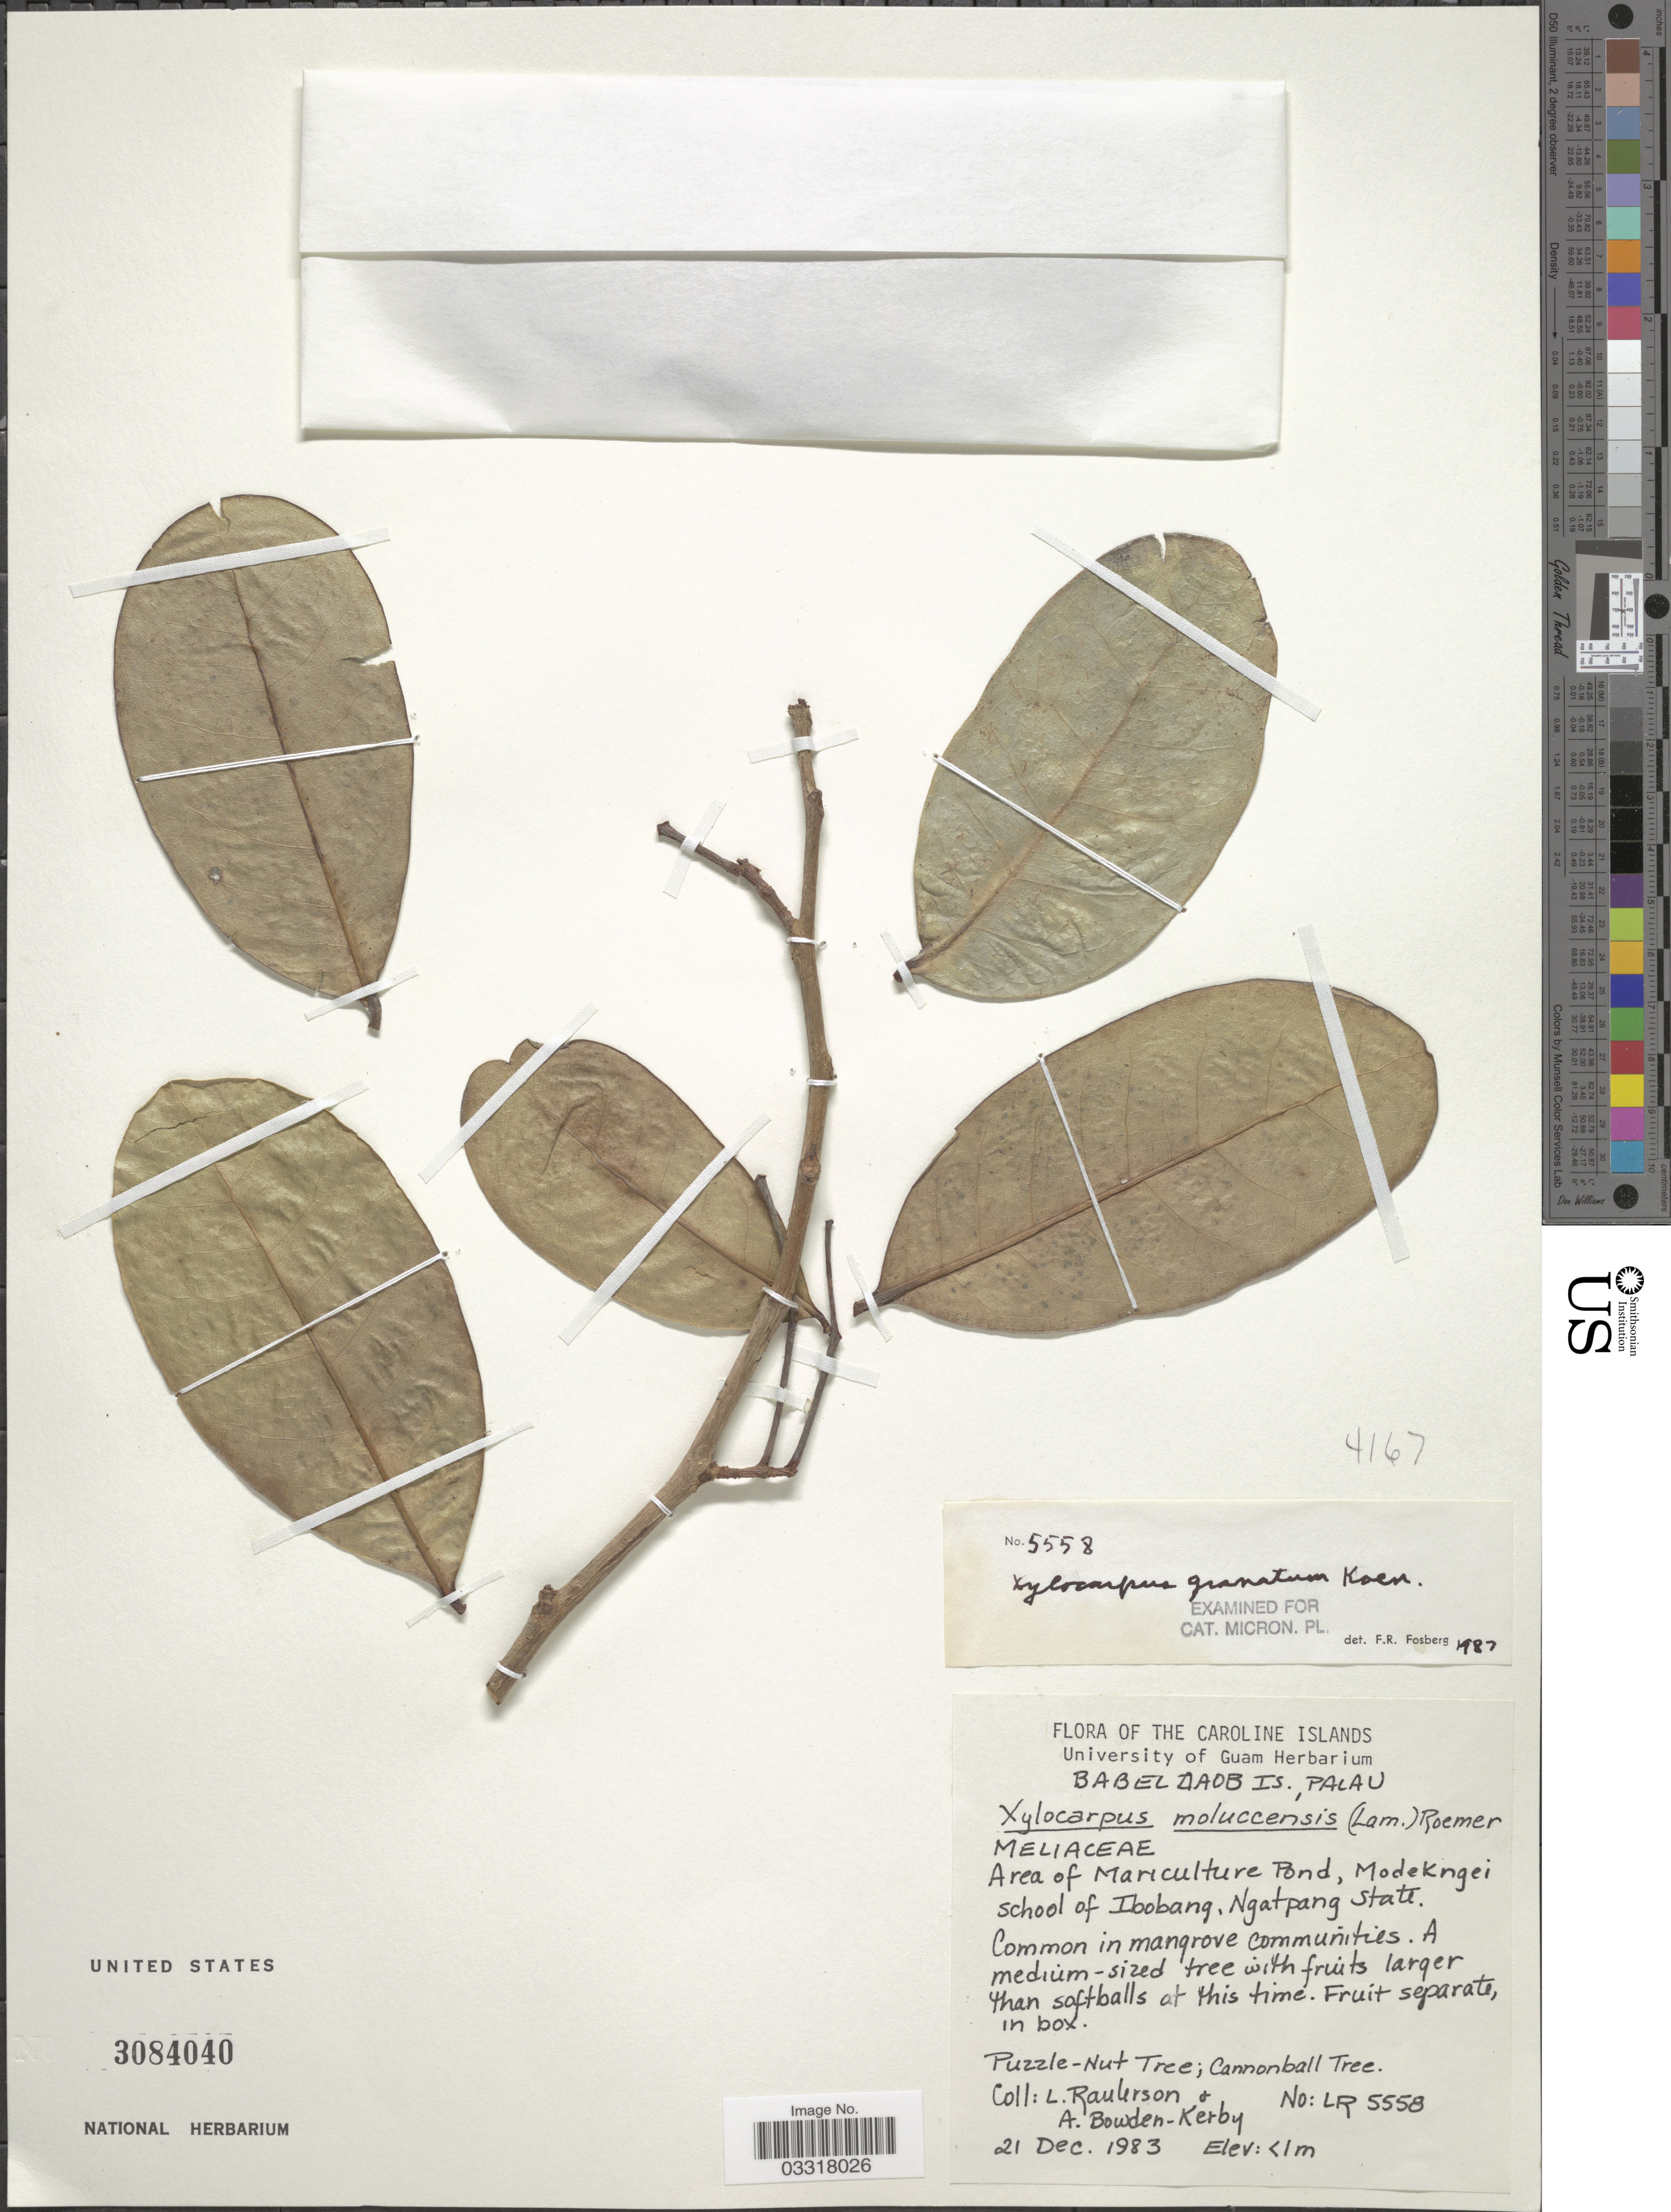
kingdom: Plantae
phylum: Tracheophyta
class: Magnoliopsida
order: Sapindales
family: Meliaceae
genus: Xylocarpus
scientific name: Xylocarpus moluccensis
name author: (Lam.) M. Roem.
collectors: L. Raulerson & A. Bowden-Kerby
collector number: LR5558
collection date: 1983-12-21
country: Palau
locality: Caroline Islands. Babeldaob Is., Palau. Area of Mariculture Pond, Modekngei school of Ibobang, Ngatpang State.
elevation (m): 1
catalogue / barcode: US 3084040